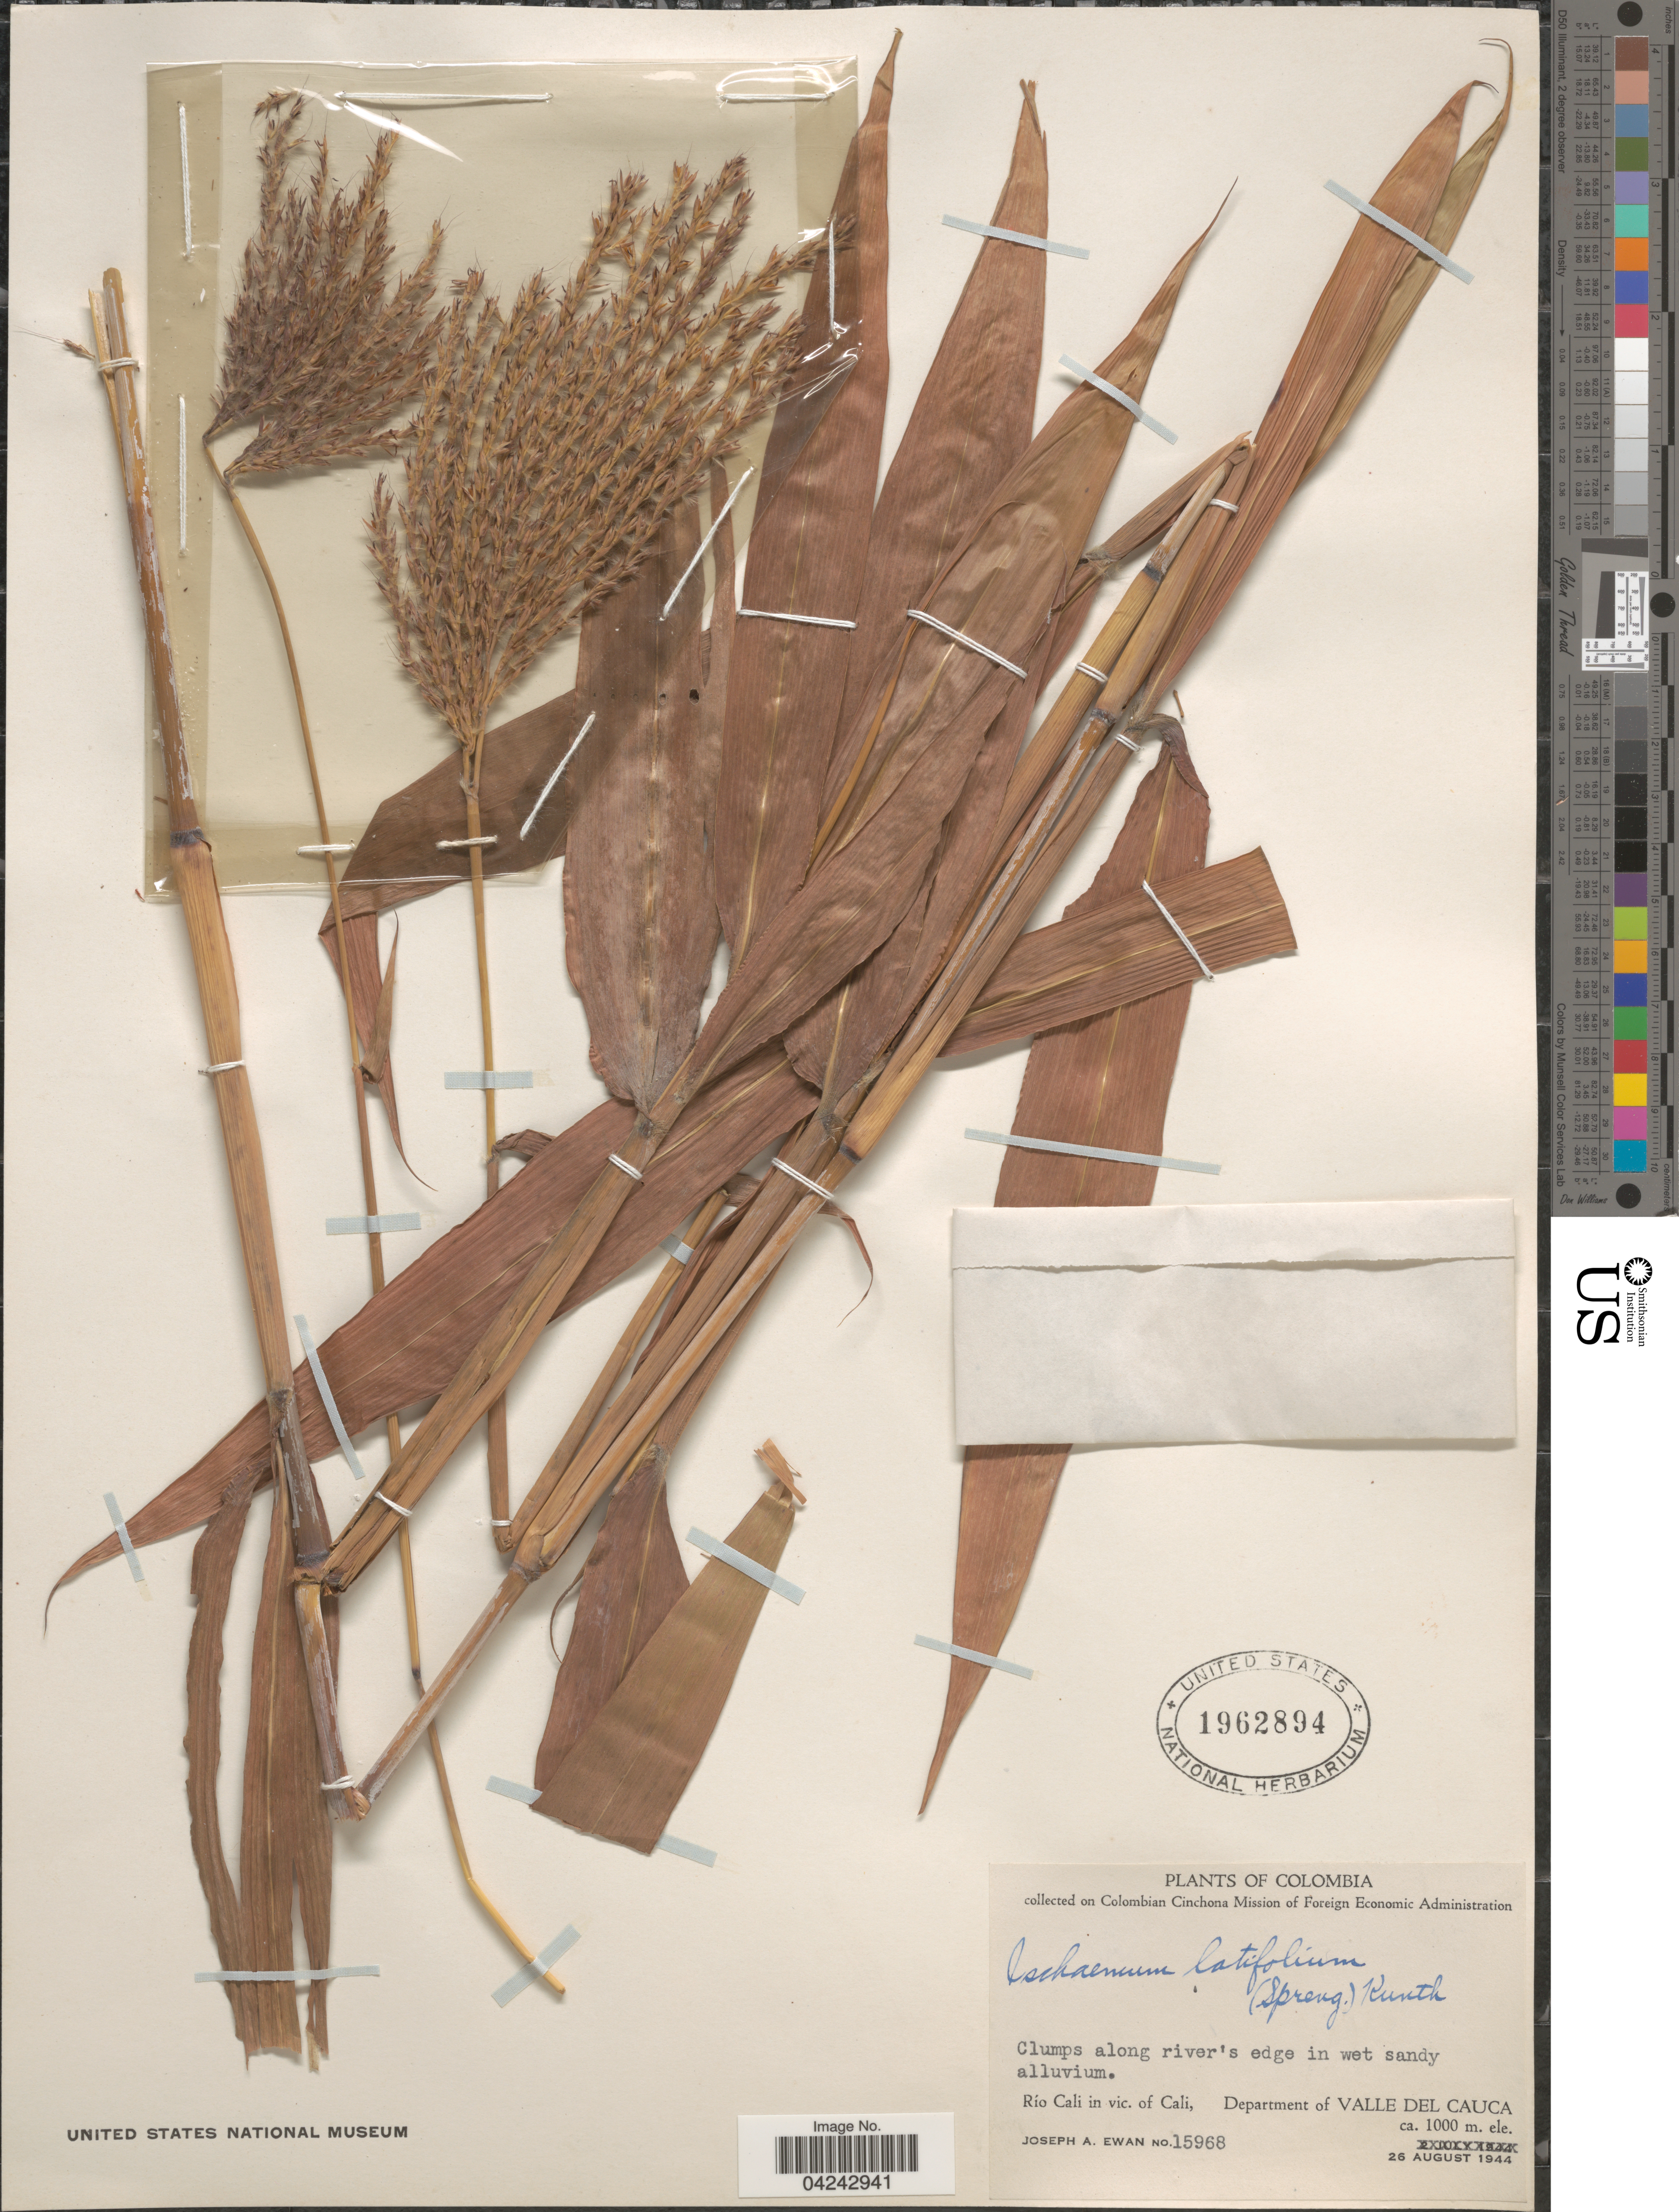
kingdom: Plantae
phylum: Tracheophyta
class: Liliopsida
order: Poales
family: Poaceae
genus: Ischaemum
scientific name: Ischaemum latifolium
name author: (Spreng.) Kunth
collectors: J. A. Ewan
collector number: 15968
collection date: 1944-08-26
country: Colombia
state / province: Valle del Cauca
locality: On Colombian Cinchona Mission of Foreign Economic Administration. Río Cali in vic. of Cali, Department of Valle del Cauca.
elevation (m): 1000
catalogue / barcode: US 1962894